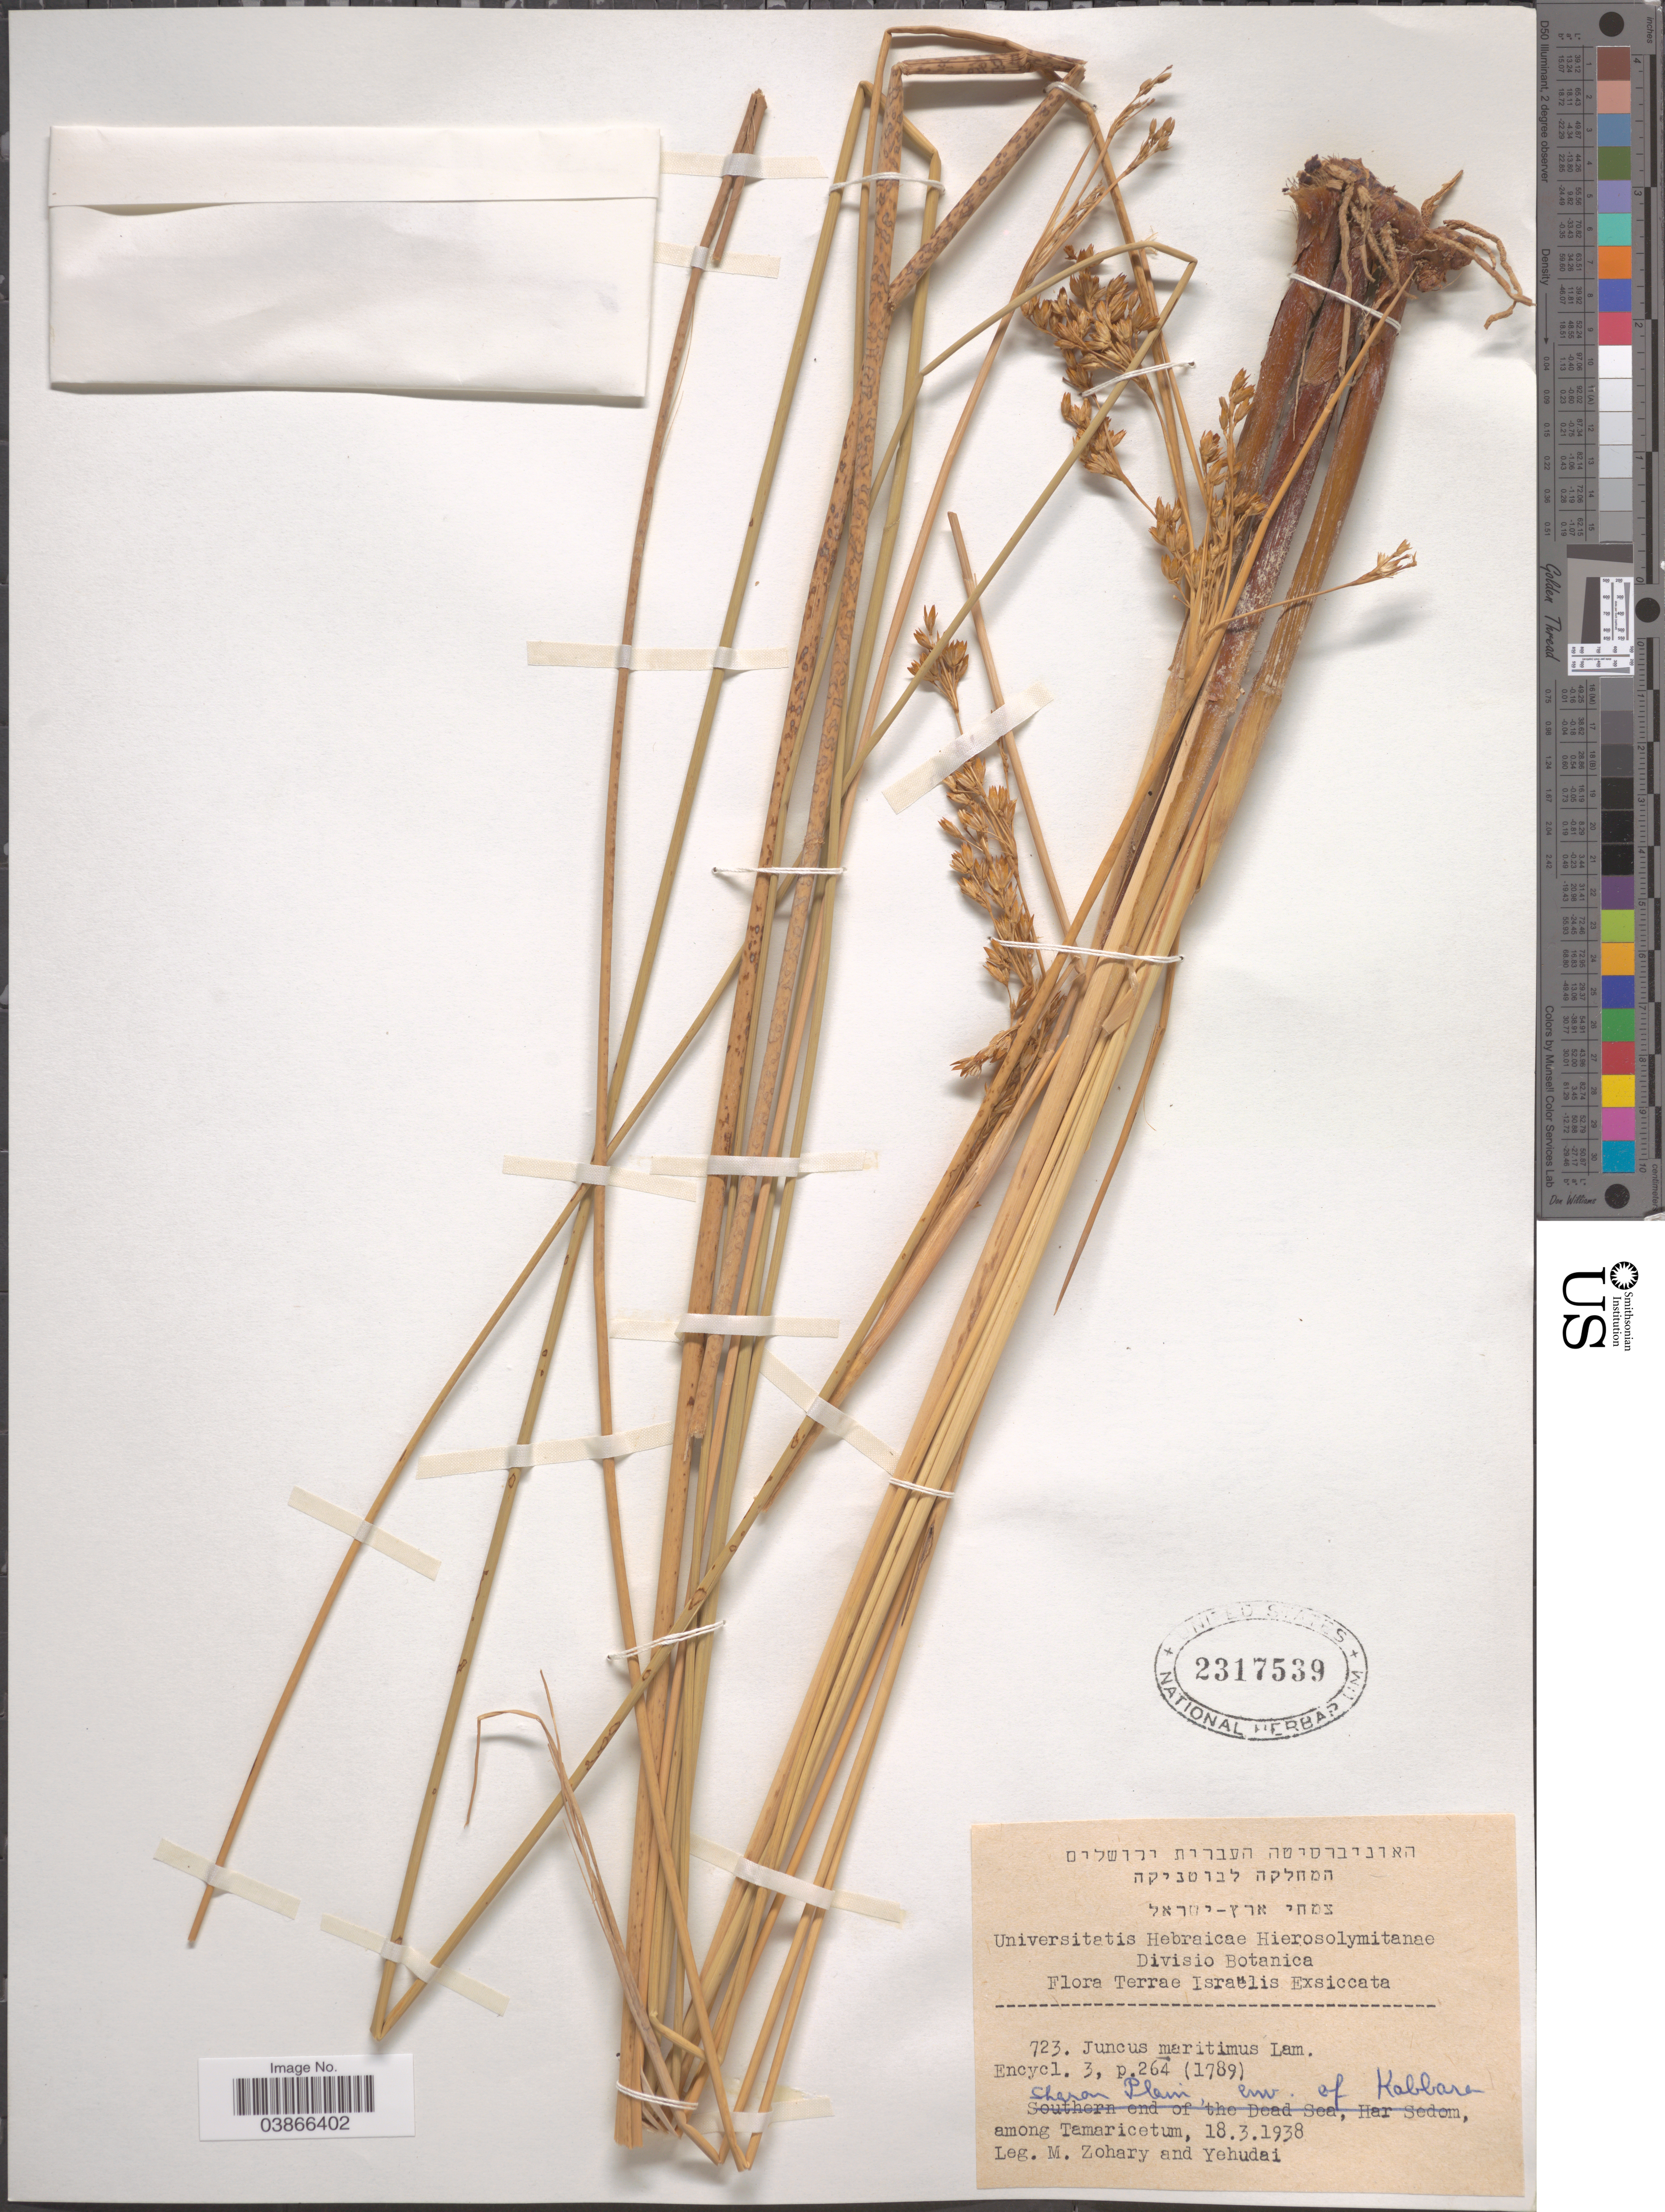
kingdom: Plantae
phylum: Tracheophyta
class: Liliopsida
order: Poales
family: Juncaceae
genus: Juncus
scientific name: Juncus maritimus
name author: Lam.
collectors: M. Zohary & Yehudai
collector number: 723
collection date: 1938-03-18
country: Israel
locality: Terrae Israëlis. Sharon Plain, env. of Kabbare among Tamaricetum.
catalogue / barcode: US 2317539